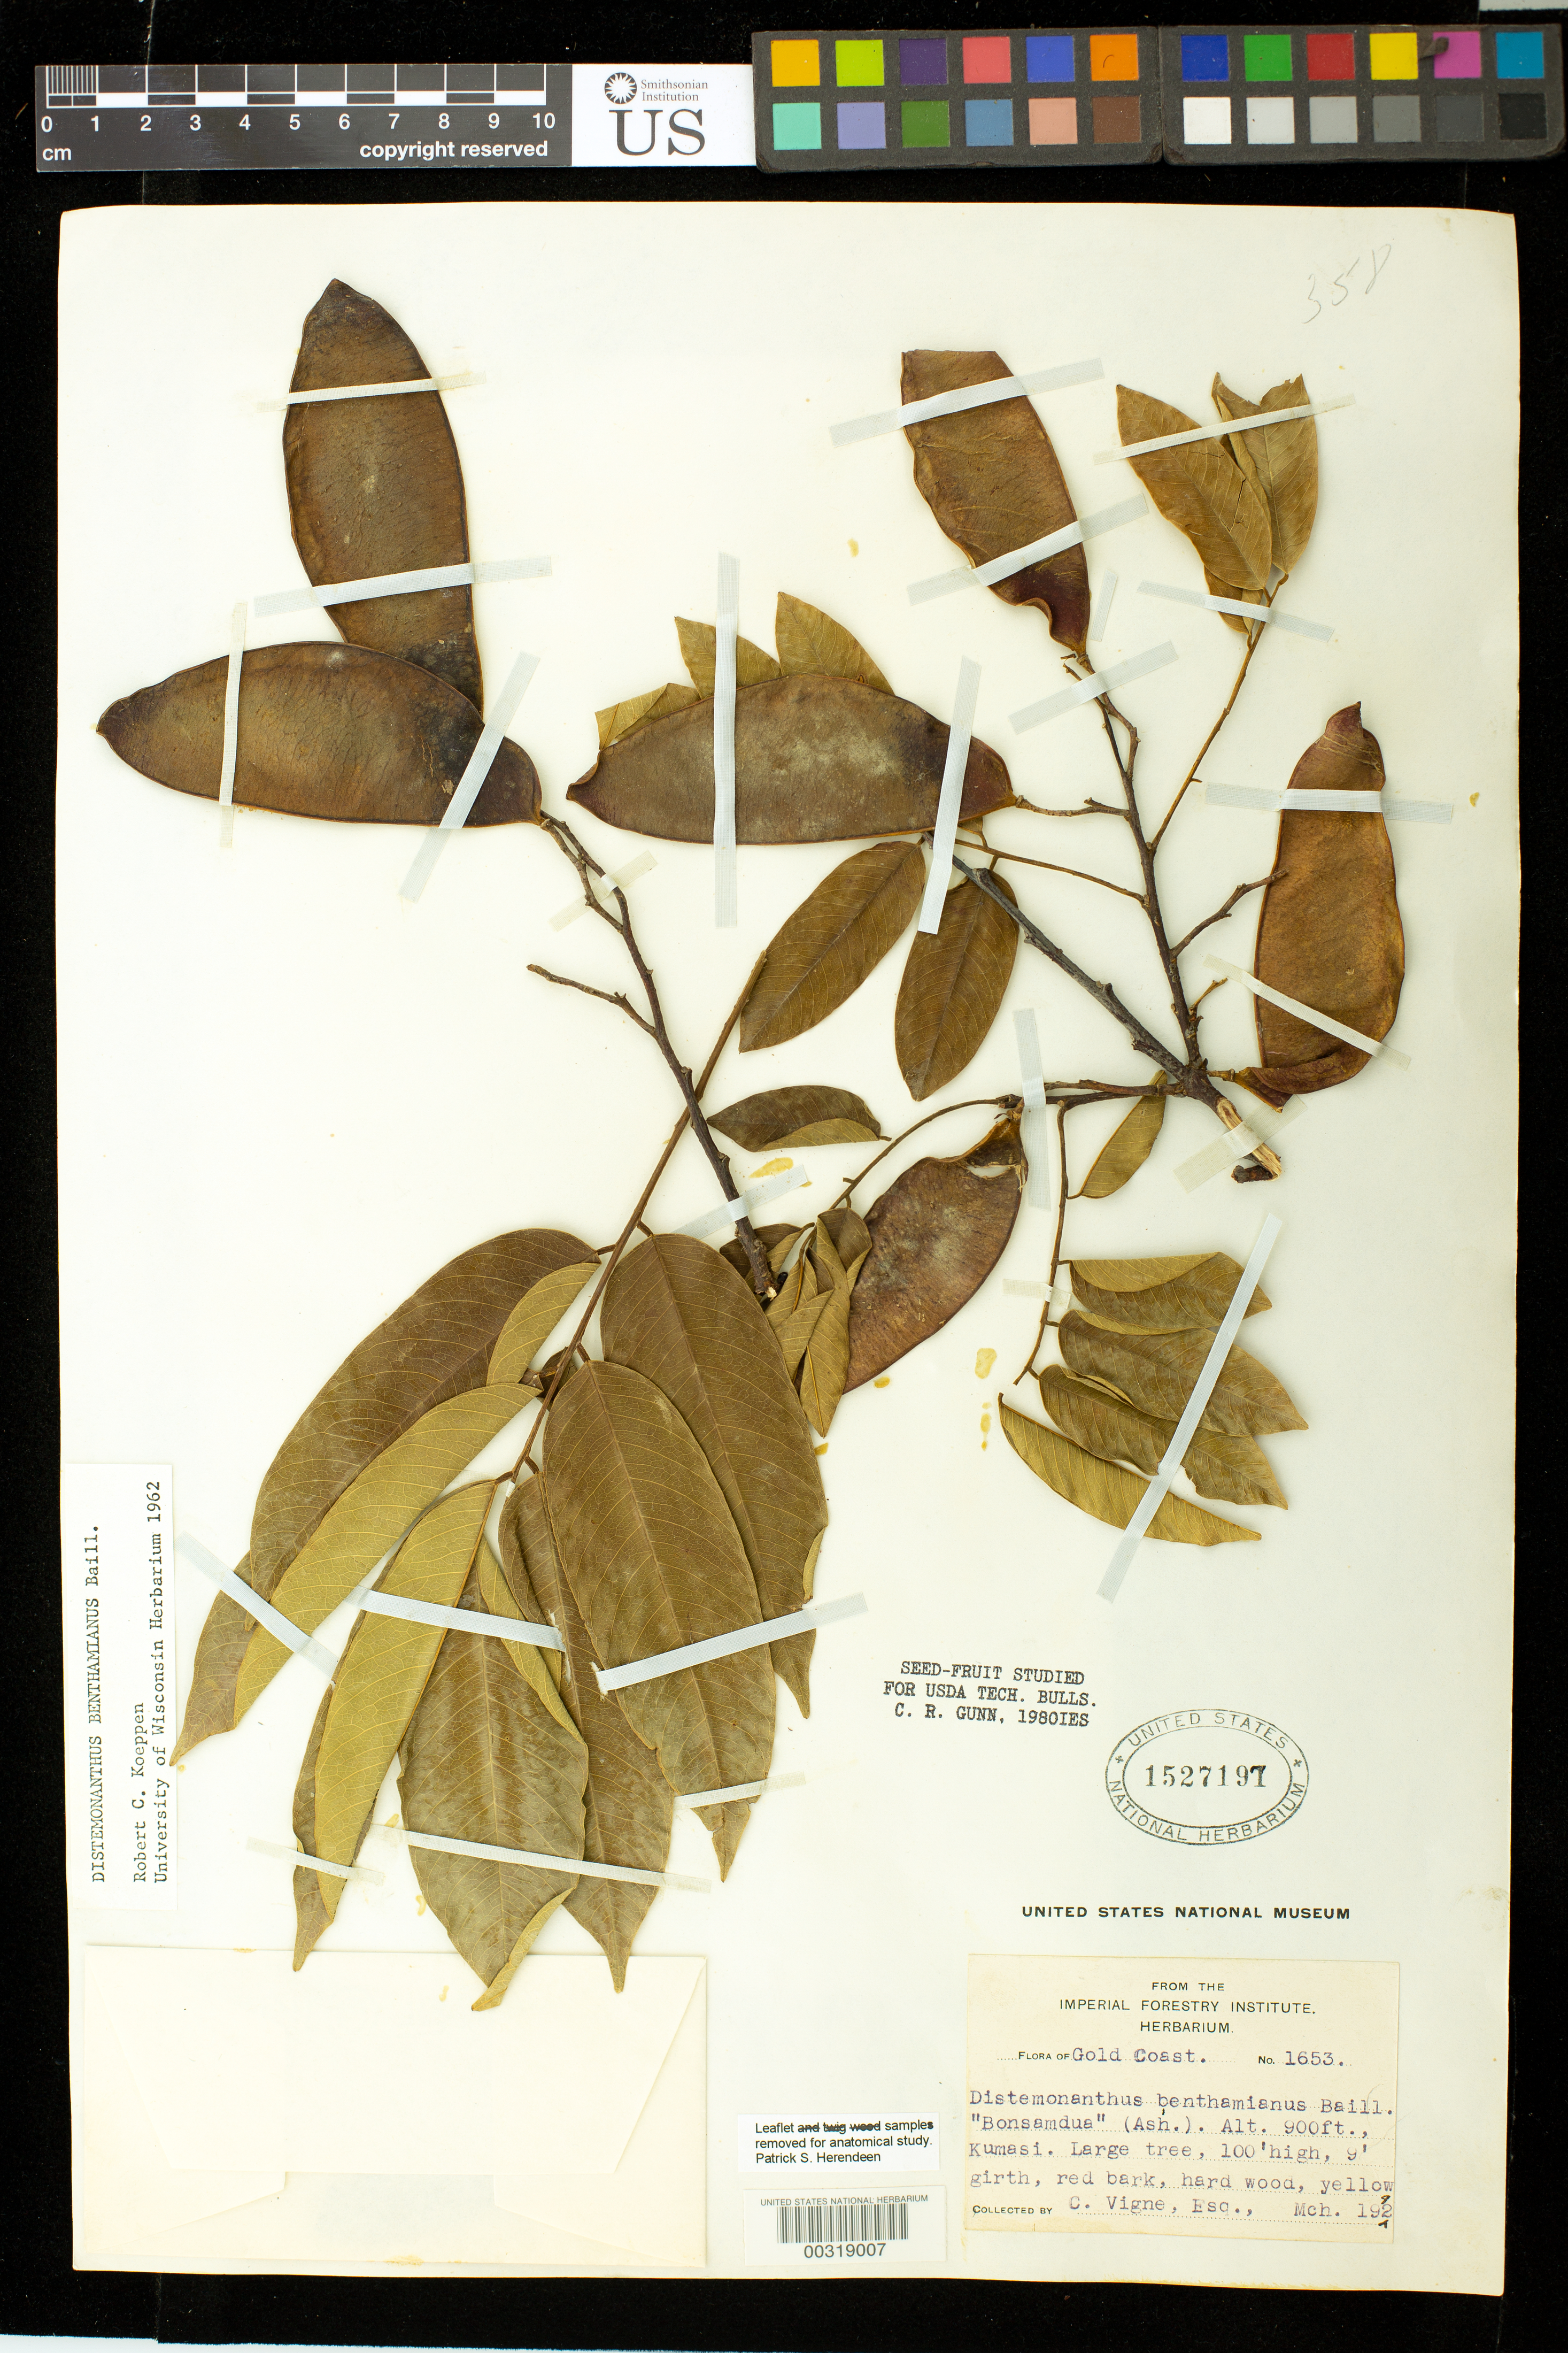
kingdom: Plantae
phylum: Tracheophyta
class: Magnoliopsida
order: Fabales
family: Fabaceae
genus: Distemonanthus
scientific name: Distemonanthus benthamianus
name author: Baill.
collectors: C. Vigne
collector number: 1653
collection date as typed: Mar 1929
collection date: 1929-03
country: Ghana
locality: Kumasi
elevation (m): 274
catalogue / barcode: US 1527197